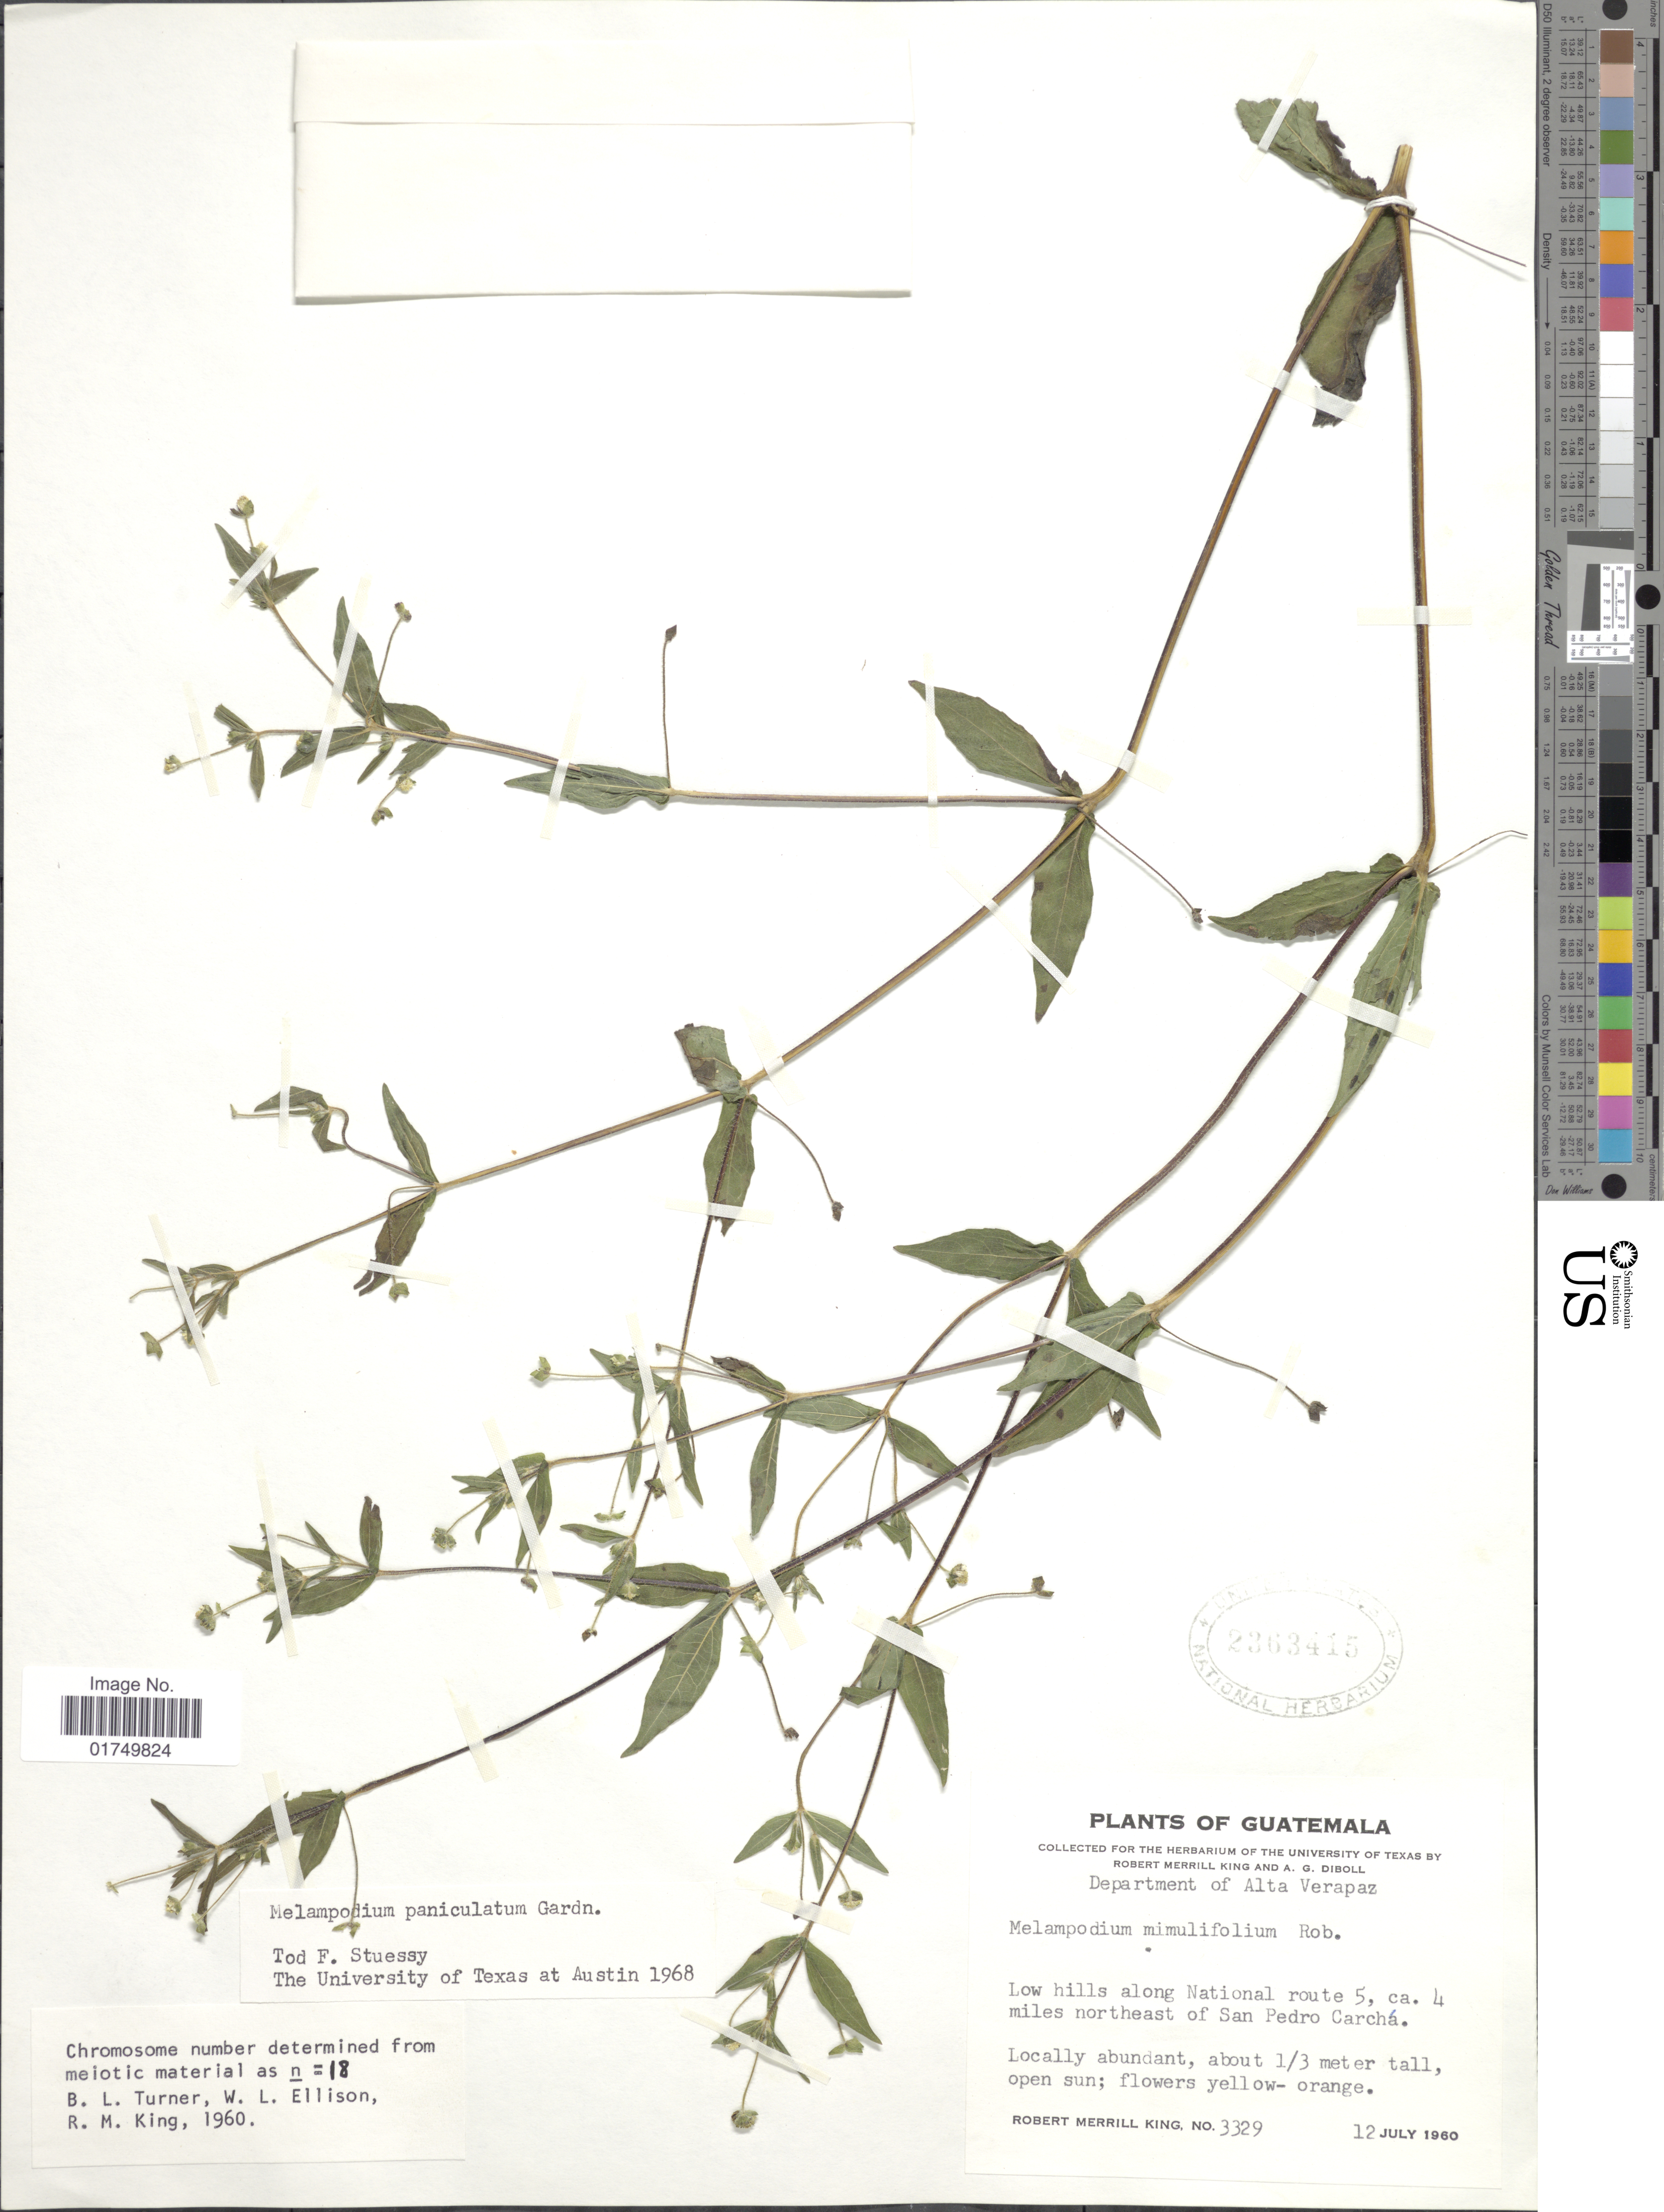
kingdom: Plantae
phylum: Tracheophyta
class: Magnoliopsida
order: Asterales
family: Asteraceae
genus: Melampodium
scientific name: Melampodium paniculatum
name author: Gardner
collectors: R. M. King & A. Diboll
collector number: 3329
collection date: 1960-07-13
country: Guatemala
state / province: Alta Verapaz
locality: Along National route 5, ca. 4 miles northeast of San Pedro Carchá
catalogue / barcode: US 2363415